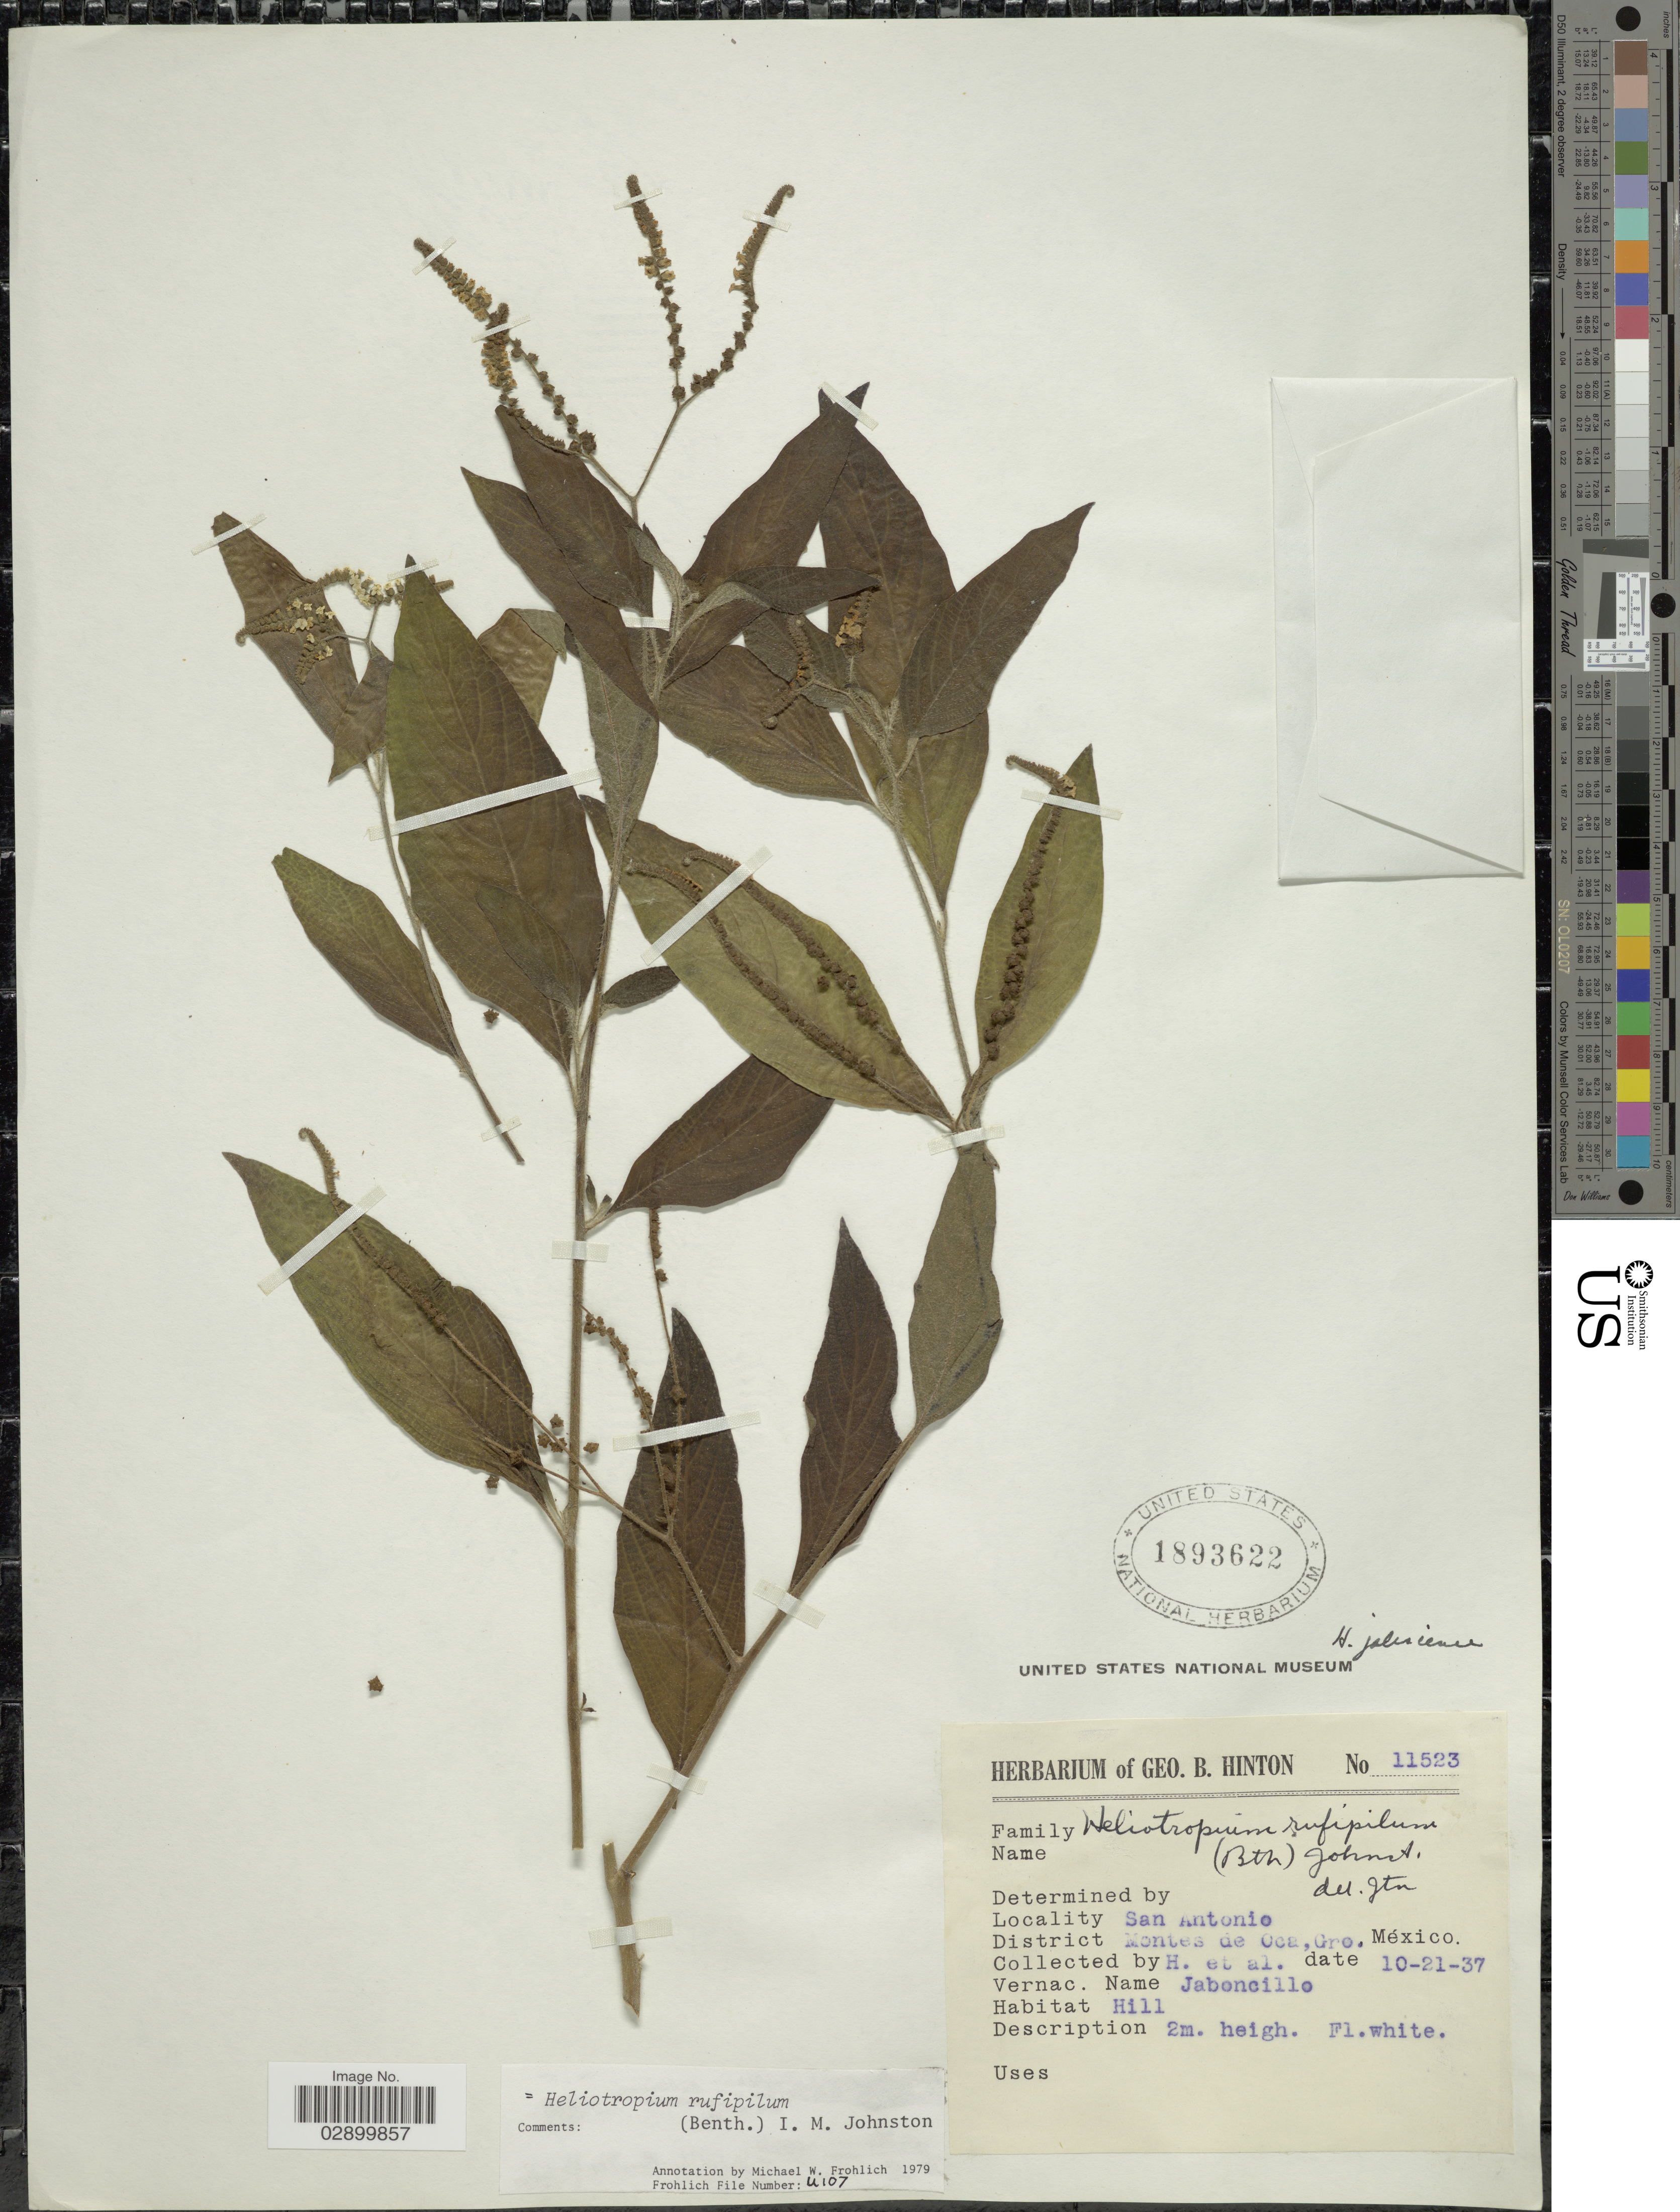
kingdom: Plantae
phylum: Tracheophyta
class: Magnoliopsida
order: Boraginales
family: Heliotropiaceae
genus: Heliotropium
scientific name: Heliotropium rufipilum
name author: (Benth.) I.M. Johnst.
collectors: G. B. Hinton & et al.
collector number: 11523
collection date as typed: Transcribed d/m/y: 21/10/37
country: Mexico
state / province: Guerrero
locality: San Antonio. District Montes de Oca, Gro.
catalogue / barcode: US 1893622